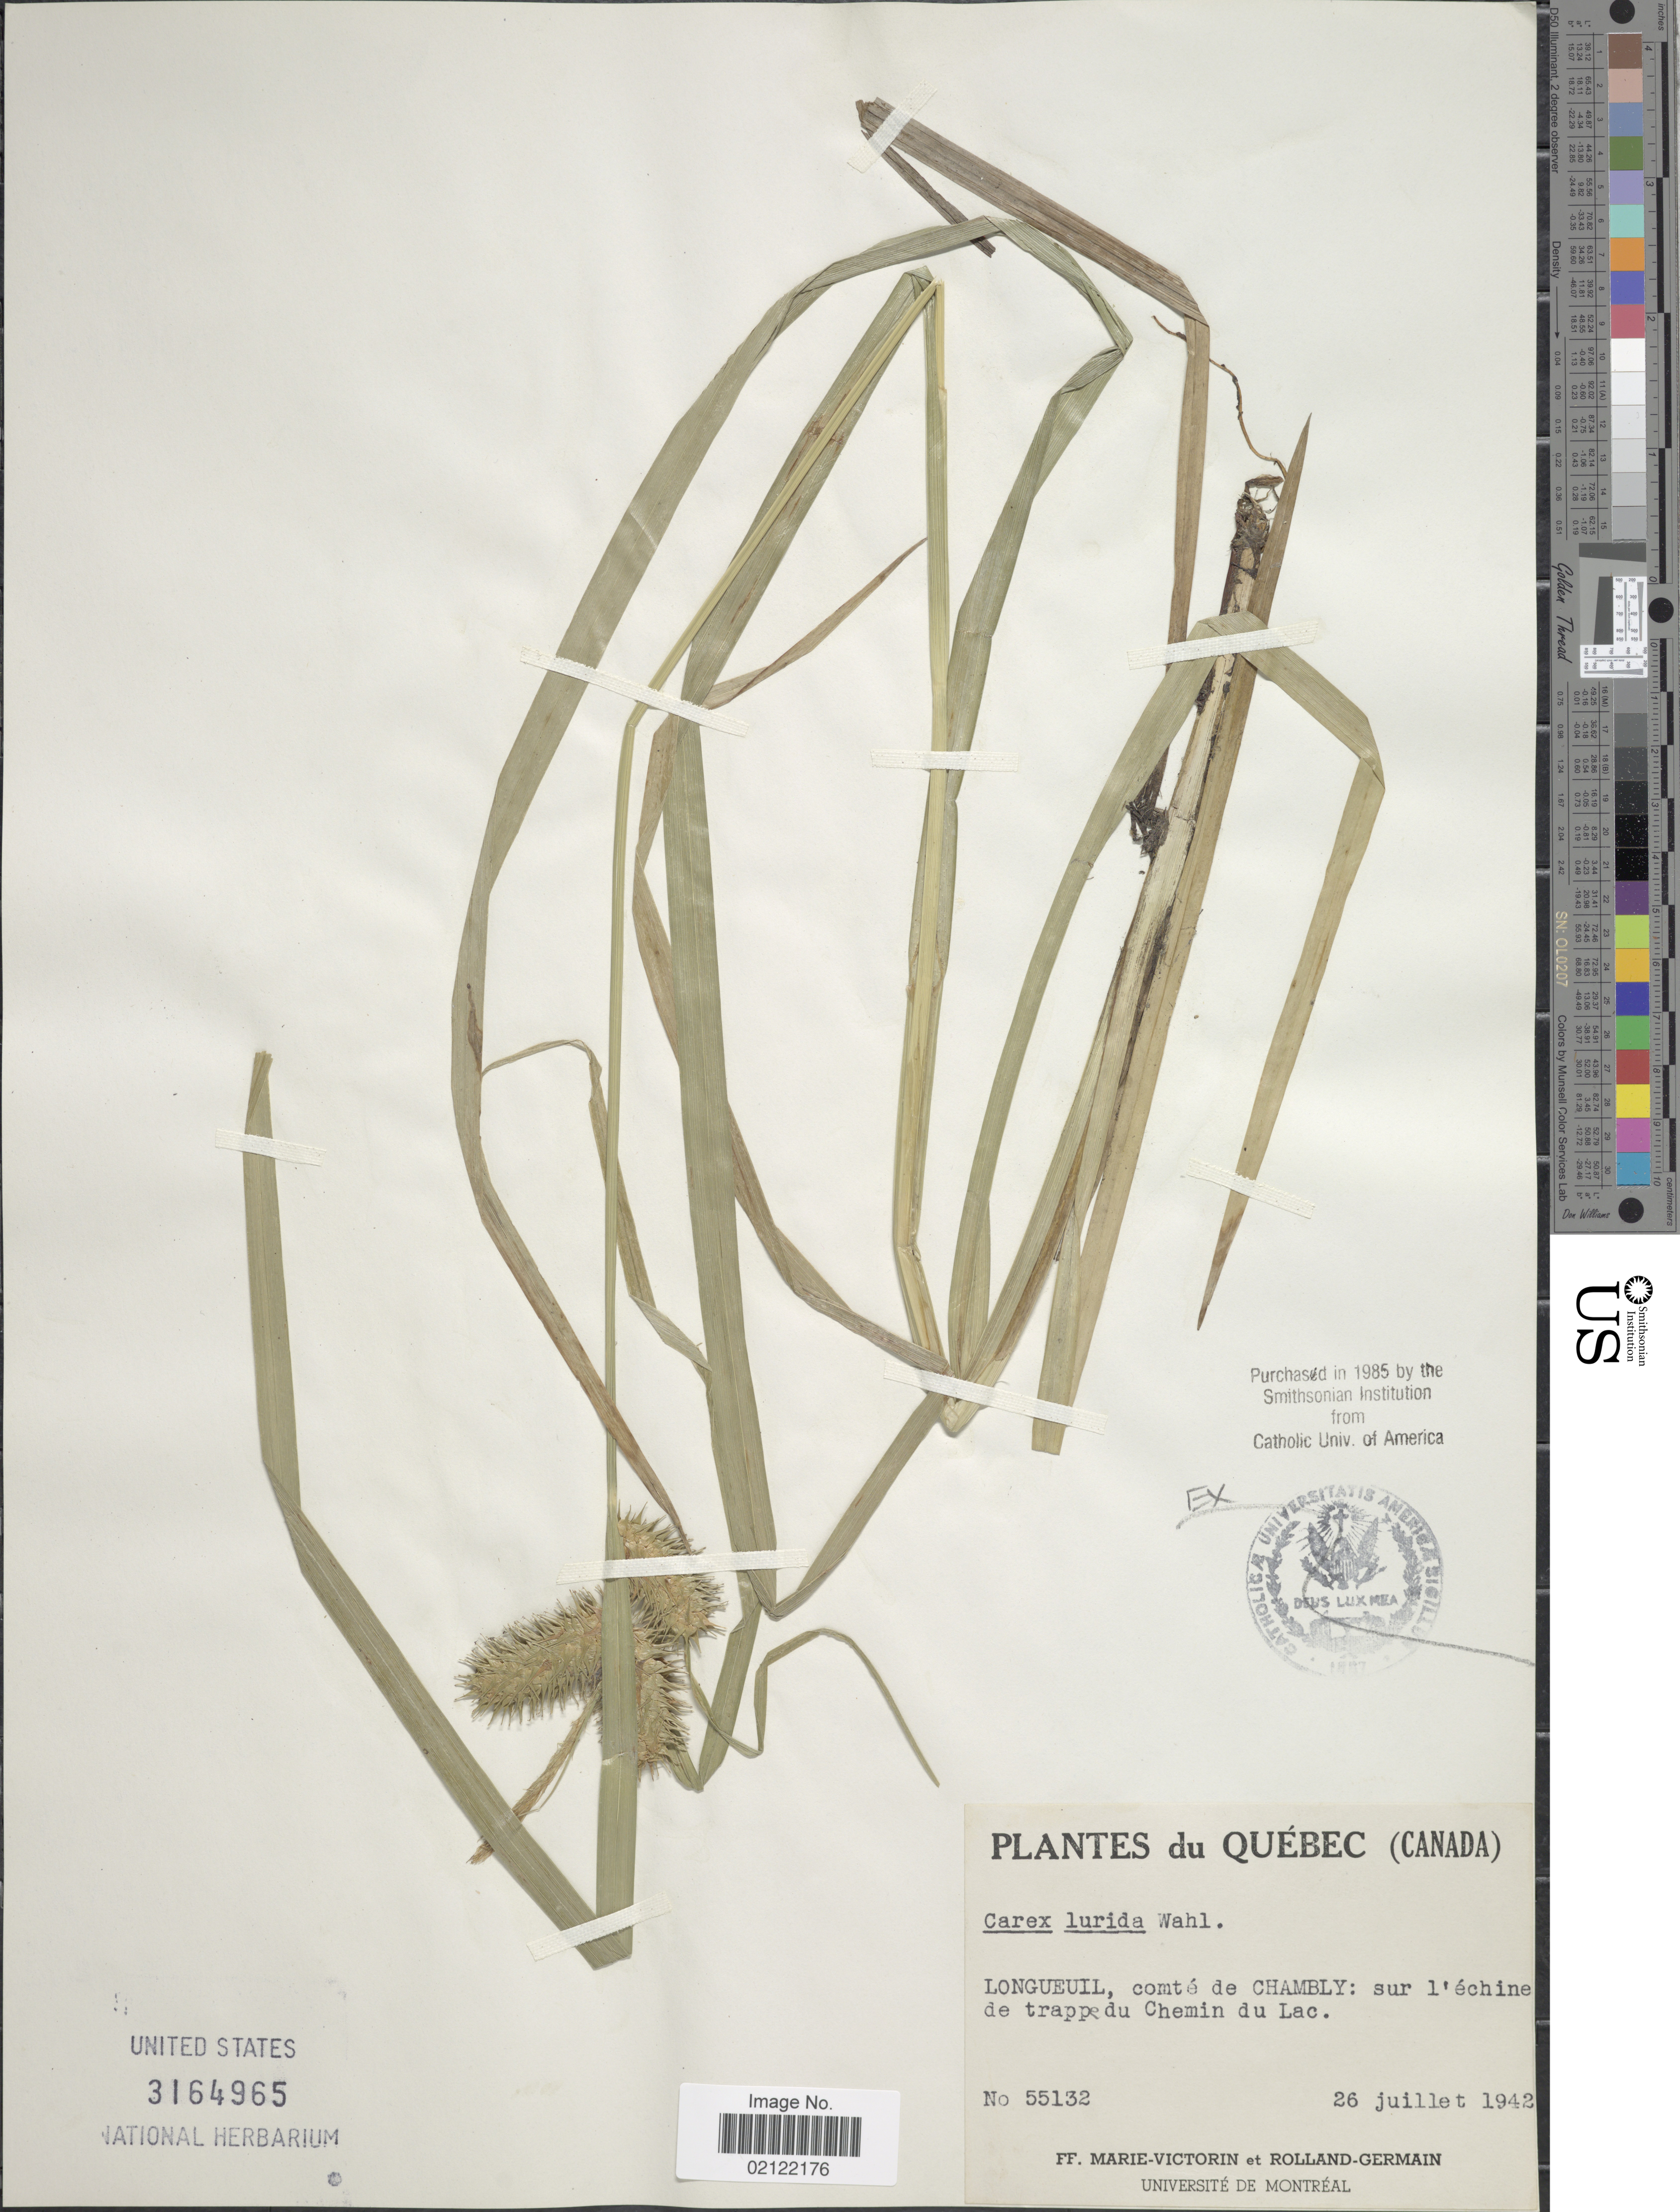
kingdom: Plantae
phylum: Tracheophyta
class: Liliopsida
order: Poales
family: Cyperaceae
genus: Carex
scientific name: Carex lurida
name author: Wahlenb.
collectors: F. Marie-Victorin & Rolland-Germain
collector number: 55132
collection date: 1942-07-26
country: Canada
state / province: Quebec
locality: Longueuil, comte de Chambly: sur l'echine de trappe du Chemin du Lac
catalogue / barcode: US 3164965